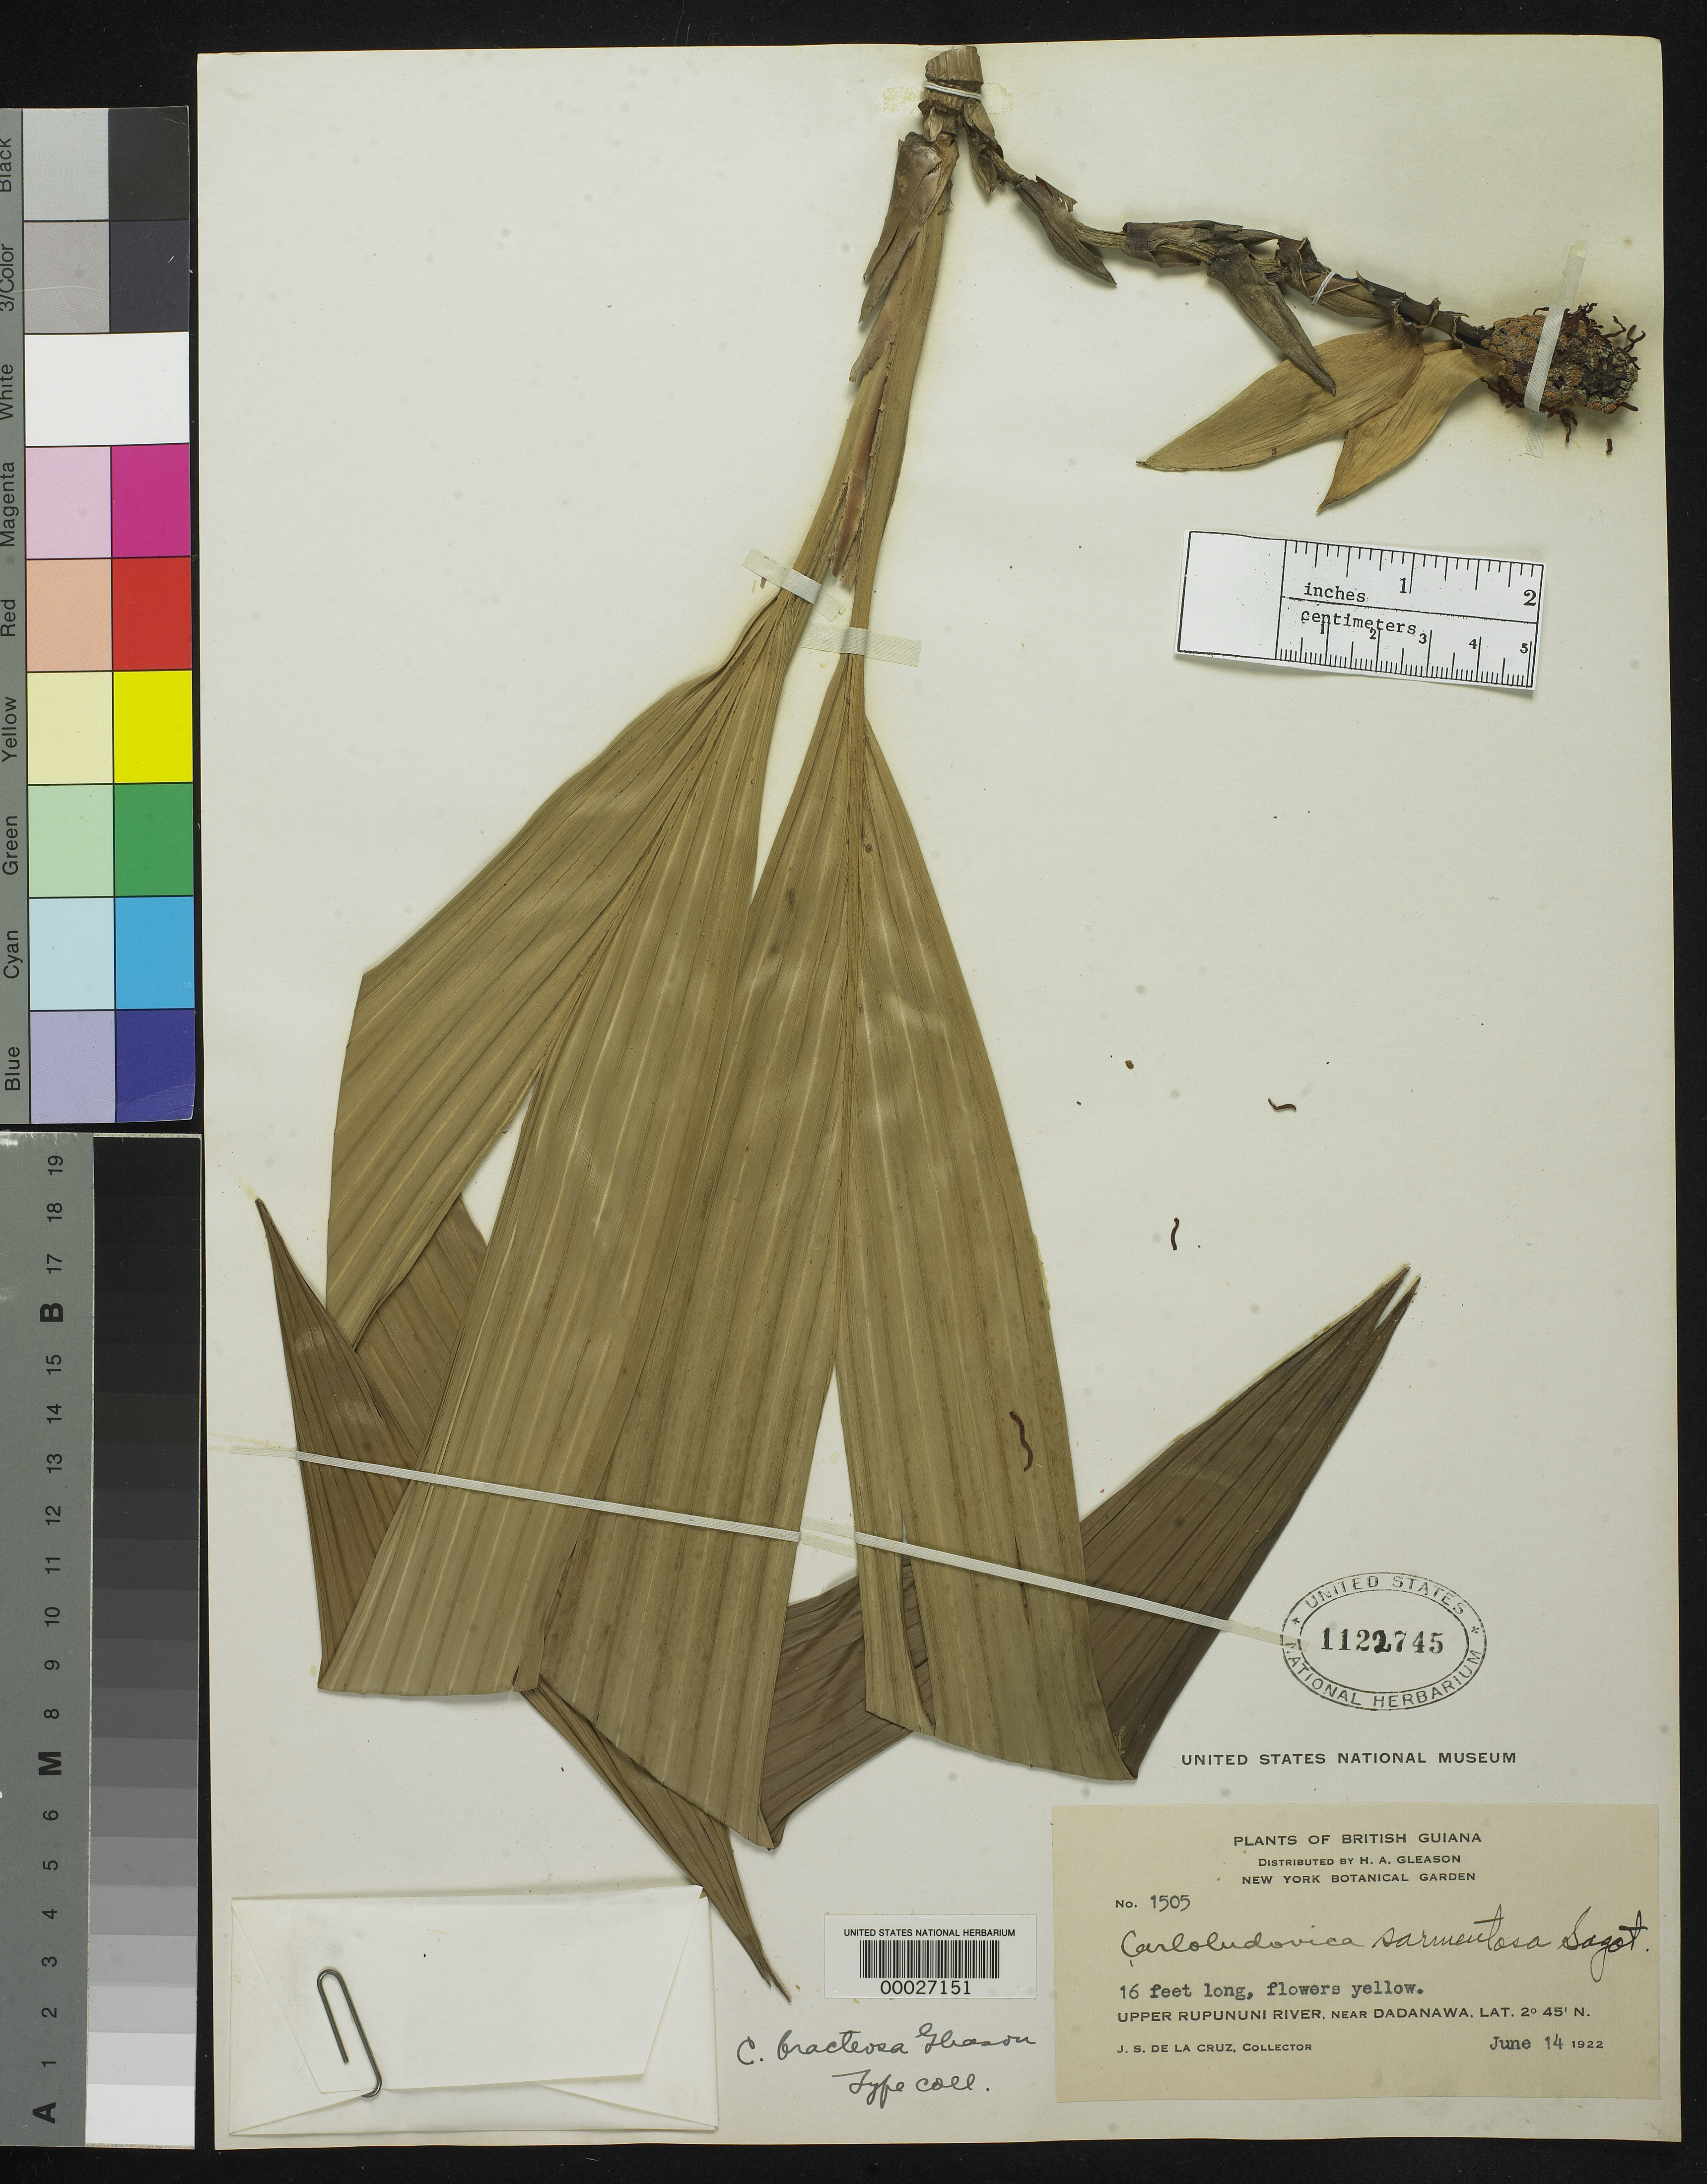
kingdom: Plantae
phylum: Tracheophyta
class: Liliopsida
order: Pandanales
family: Cyclanthaceae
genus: Carludovica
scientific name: Carludovica bracteosa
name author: Gleason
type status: Isotype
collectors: J. S. de la Cruz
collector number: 1505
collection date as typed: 14 Jun 1922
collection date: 1922-06-14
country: Guyana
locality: Dadanawa.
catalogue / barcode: US 1122745